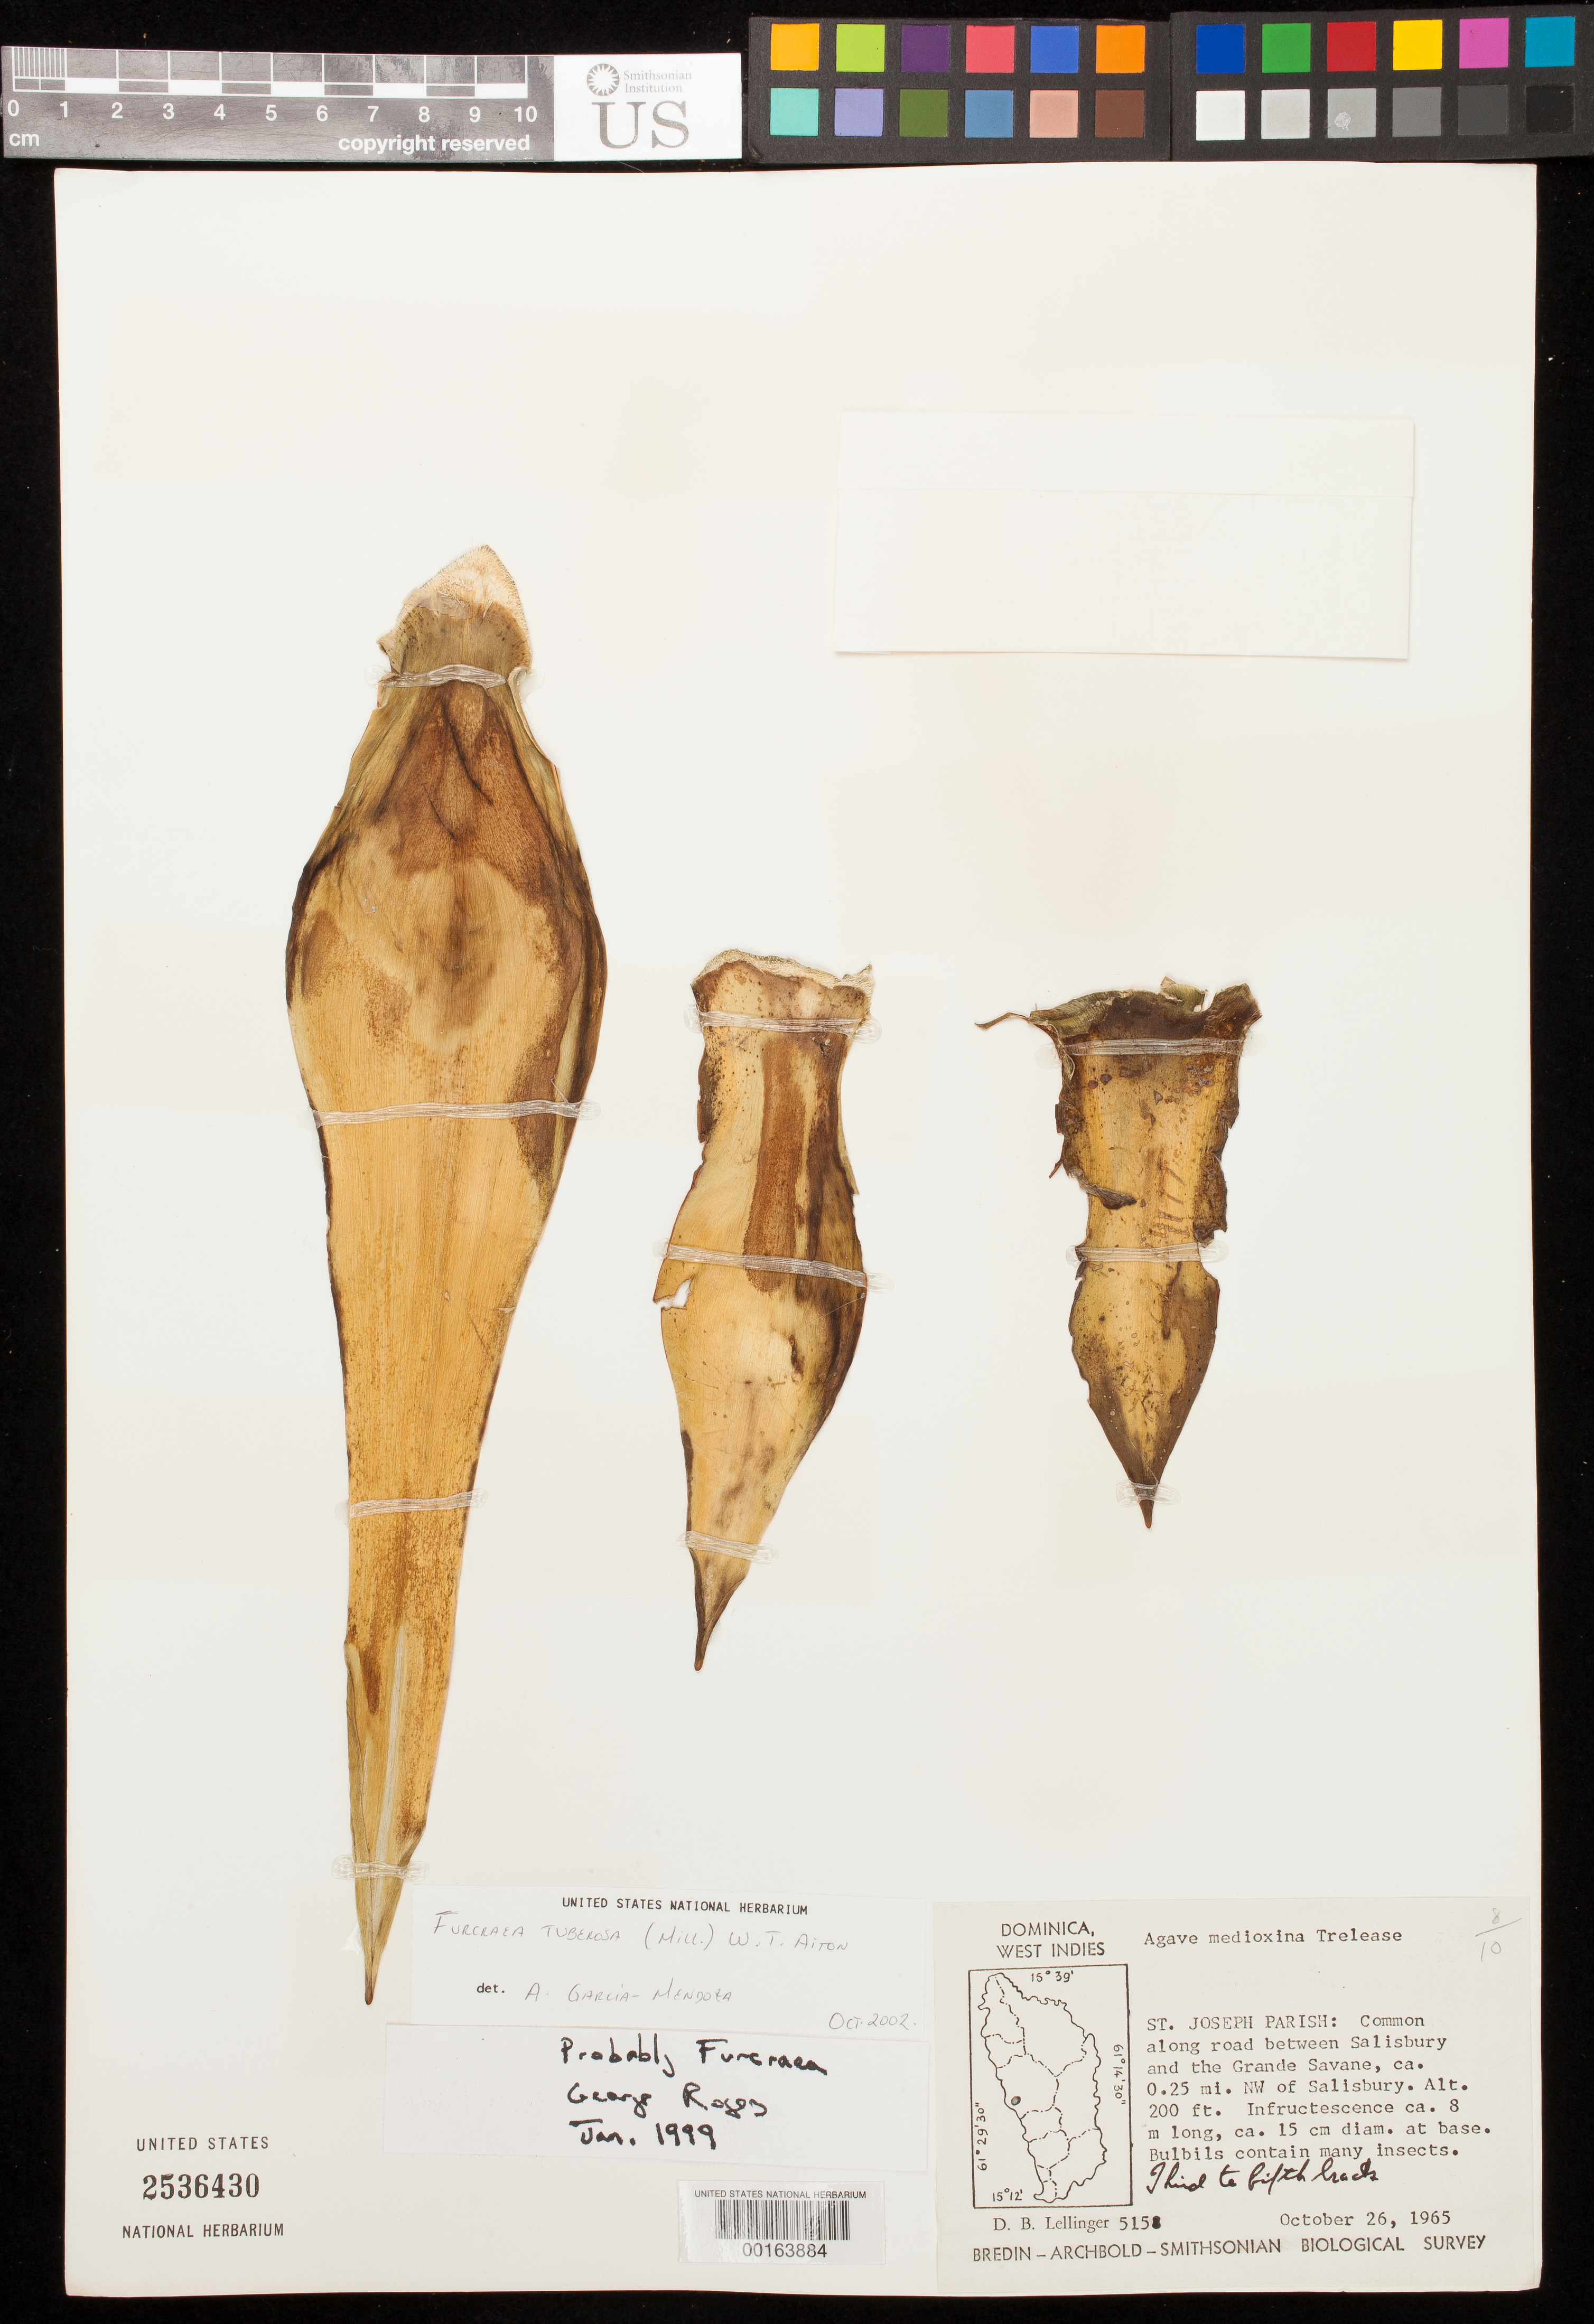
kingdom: Plantae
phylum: Tracheophyta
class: Liliopsida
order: Asparagales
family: Asparagaceae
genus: Furcraea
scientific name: Furcraea tuberosa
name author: (Mill.) W.T. Aiton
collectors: D. B. Lellinger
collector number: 515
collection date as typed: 26 Oct 1965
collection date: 1965-10-26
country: Dominica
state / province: St. Joseph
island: Dominica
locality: Along road between salisbury and the grande savane, ca 0.25 mi nw of salisbury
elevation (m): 61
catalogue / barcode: US 2536430